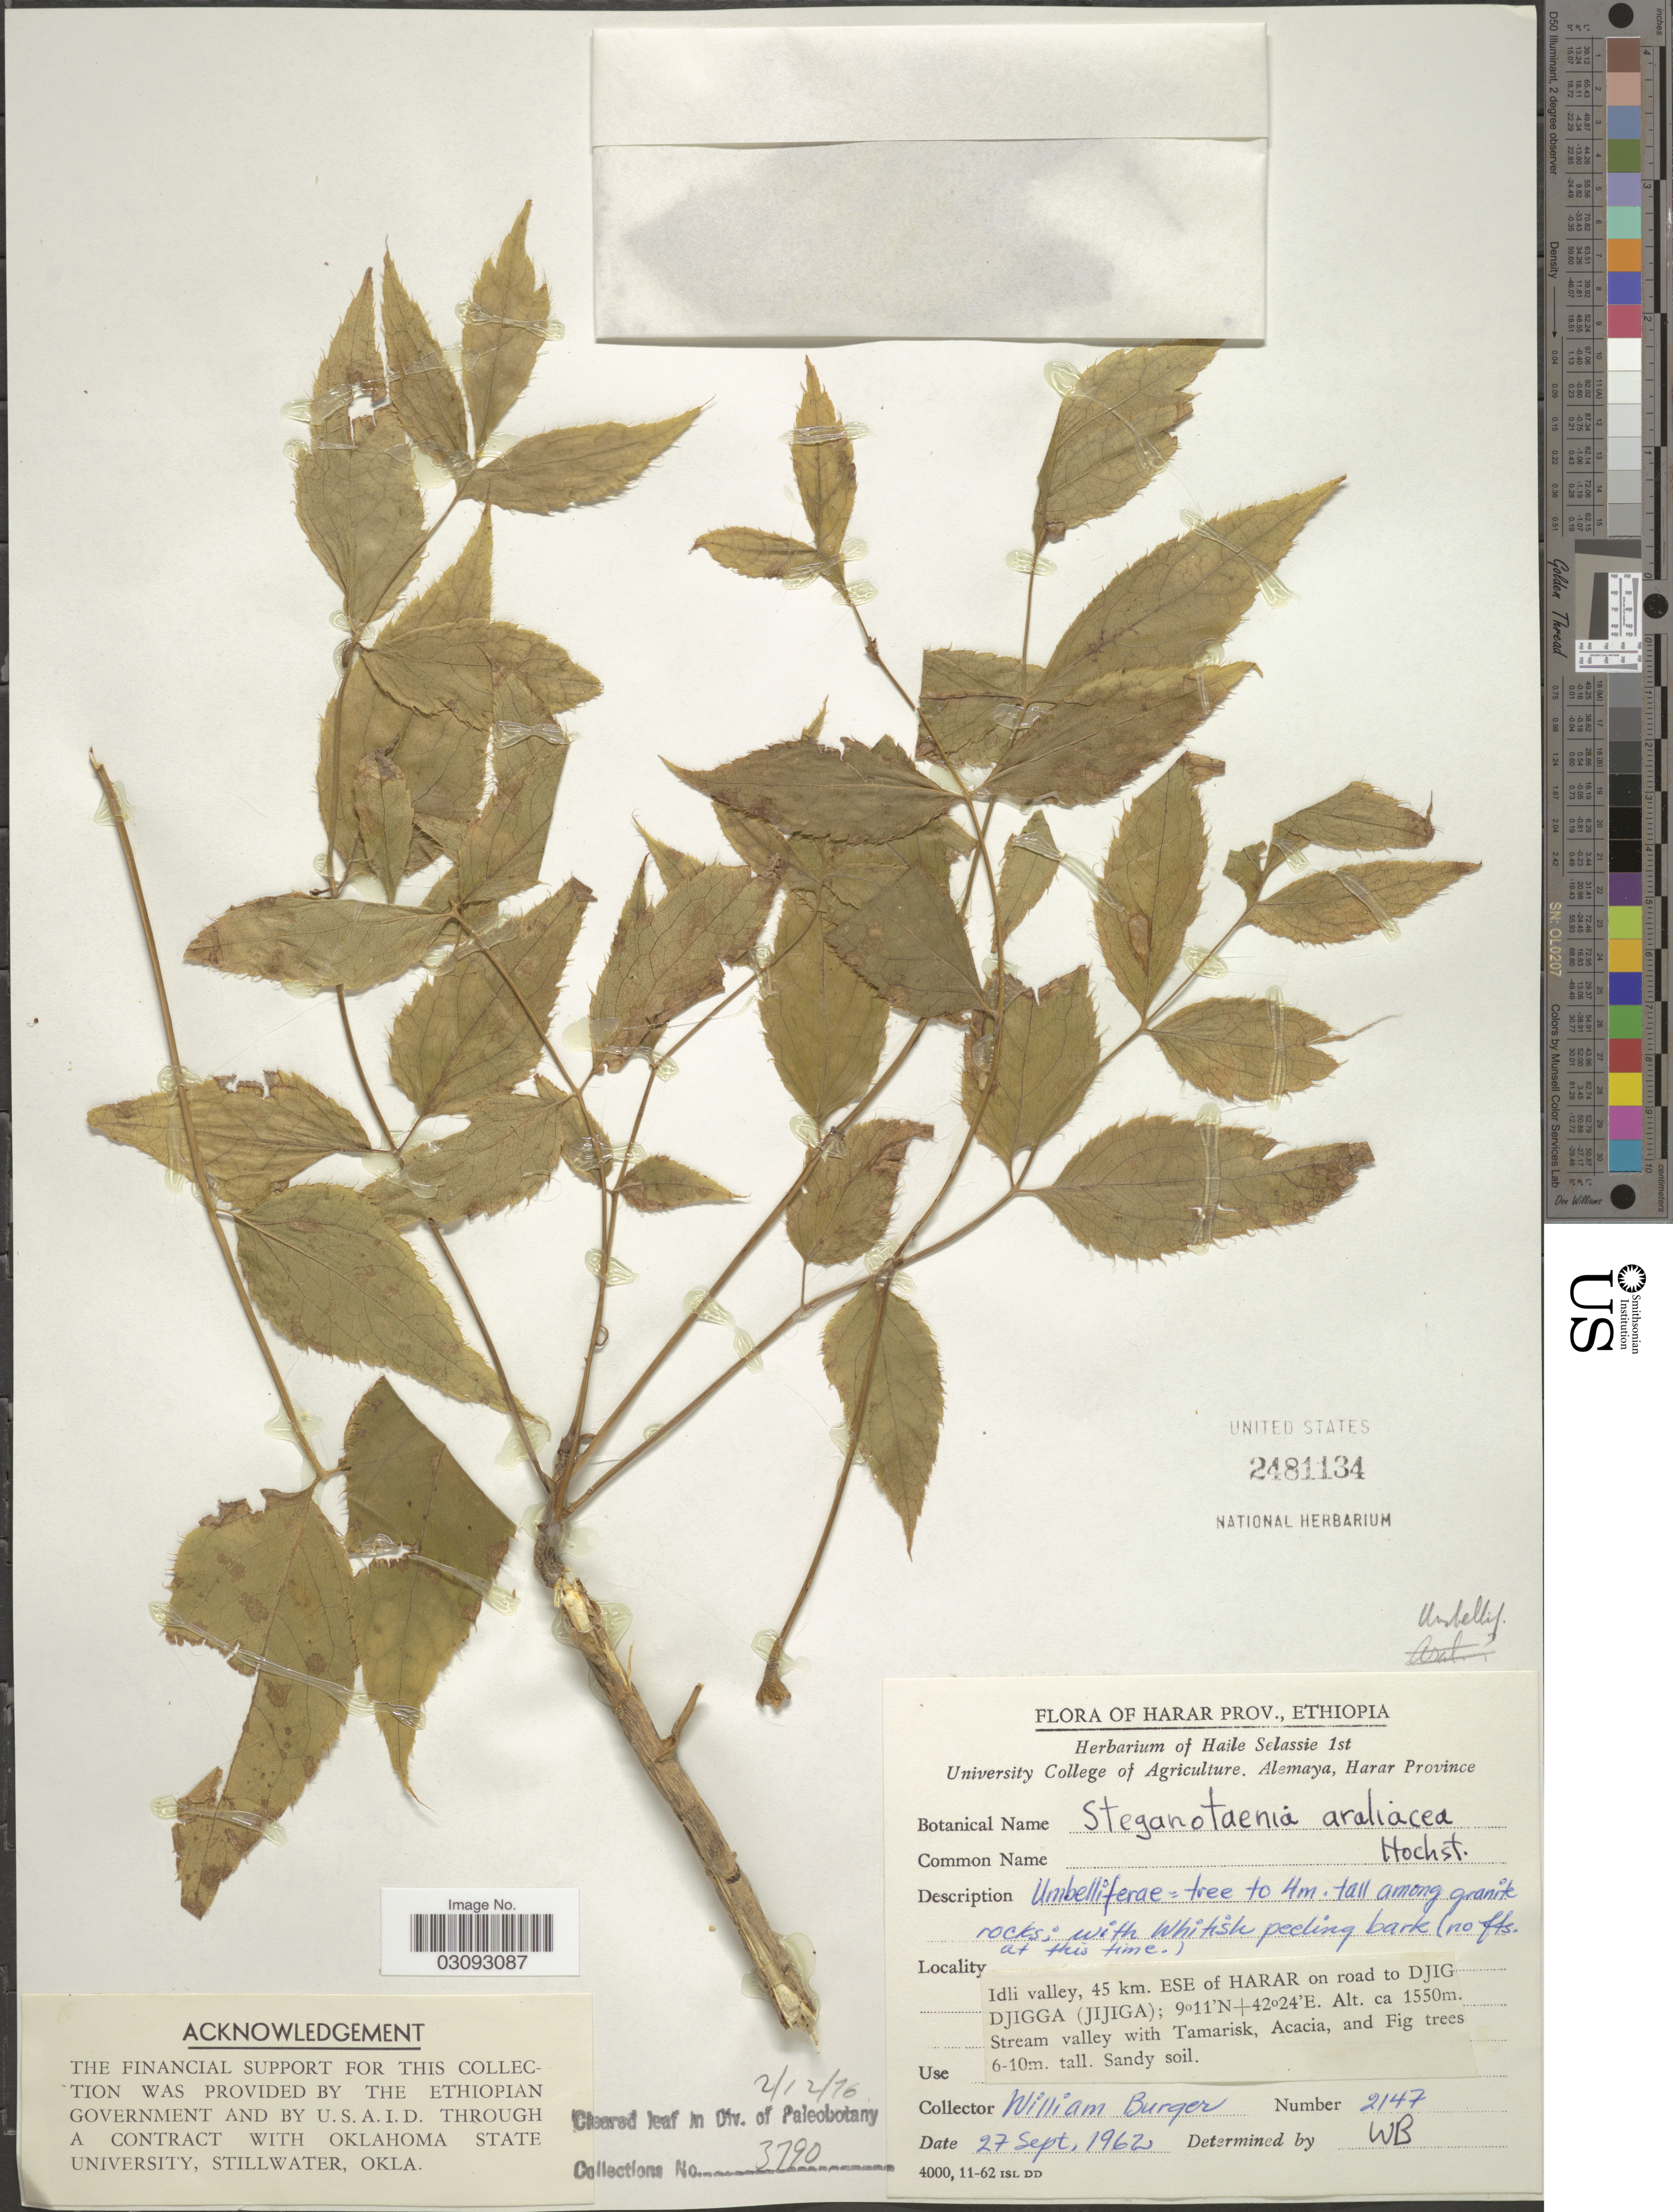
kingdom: Plantae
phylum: Tracheophyta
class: Magnoliopsida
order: Apiales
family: Apiaceae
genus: Peucedanum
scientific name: Peucedanum araliaceum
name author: (Hochst.) Benth. & Hook. f. ex Vatke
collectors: W. Burger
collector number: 2147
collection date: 1962-09-27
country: Ethiopia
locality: Harar Prov. Idli valley, 45 km. ESE of Harar on road to Djig Djigga (Jijiga).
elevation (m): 1550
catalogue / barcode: US 2481134